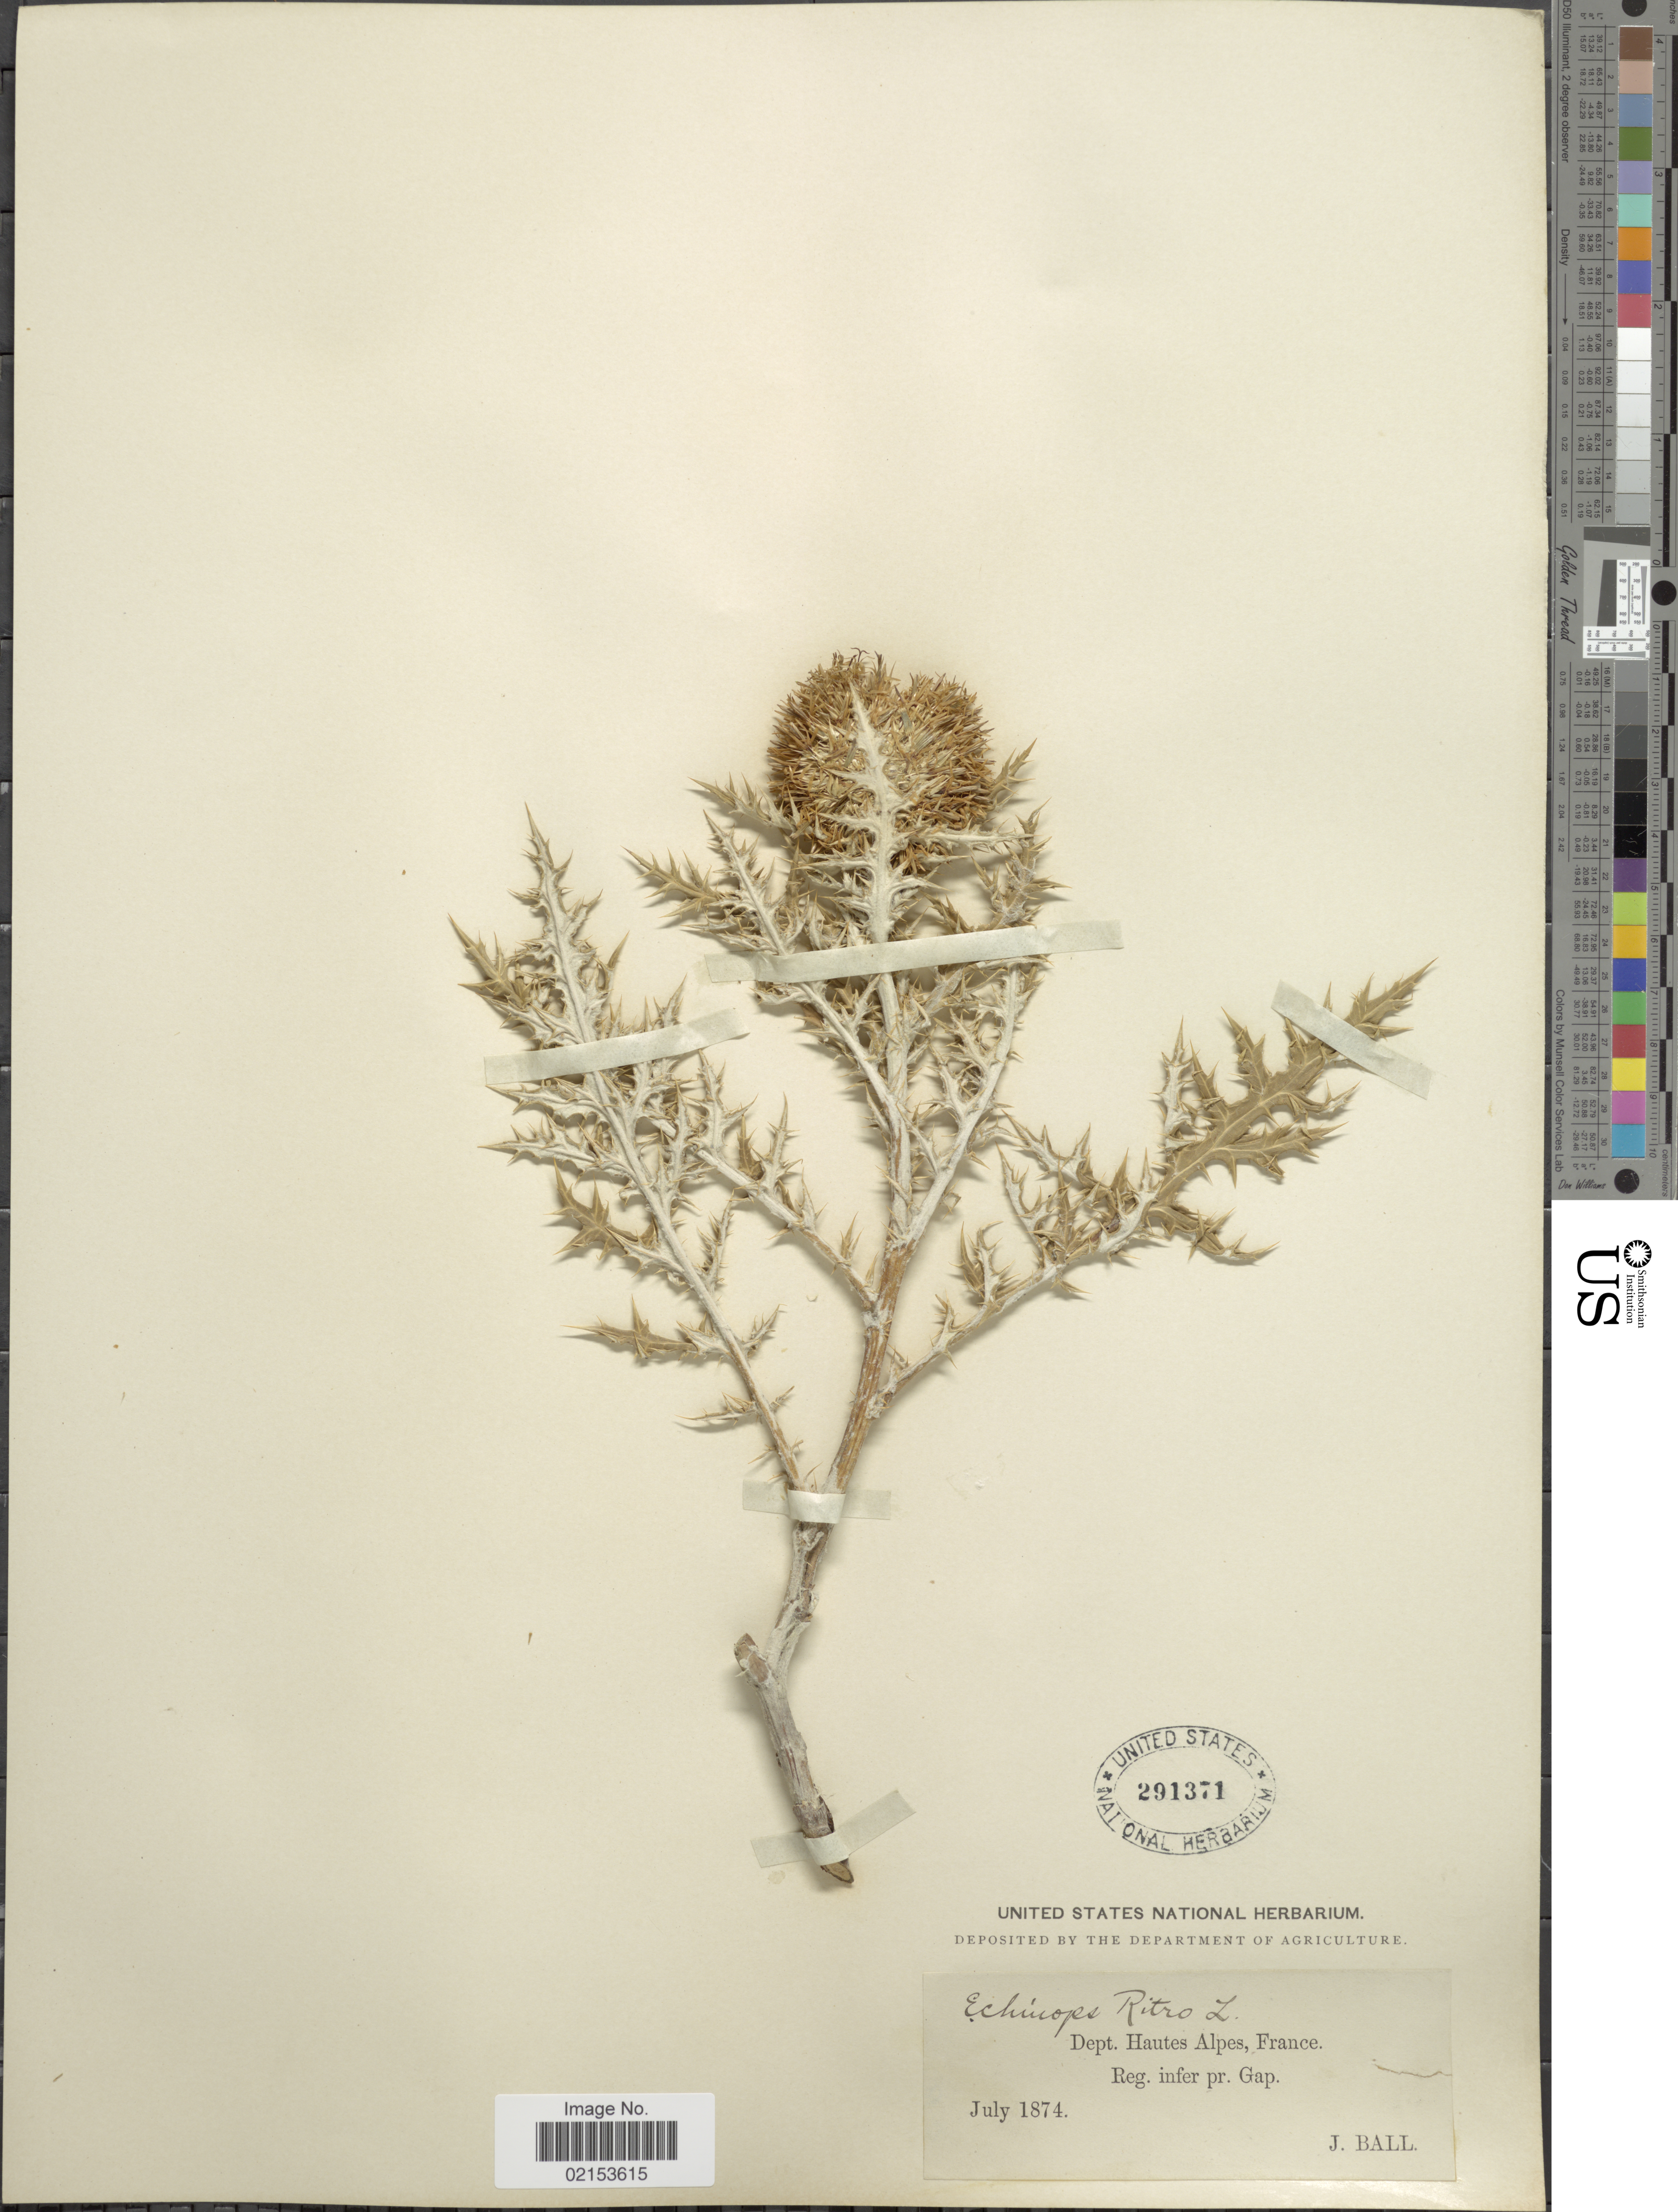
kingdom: Plantae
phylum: Tracheophyta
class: Magnoliopsida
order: Asterales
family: Asteraceae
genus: Echinops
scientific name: Echinops ritro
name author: L.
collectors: J. Ball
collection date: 1874-07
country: France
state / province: Provence-Alpes-Côte d'Azur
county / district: Hautes-Alpes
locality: Dept. Hautes-Alpes. Reg. infer pr. Gap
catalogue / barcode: US 291371